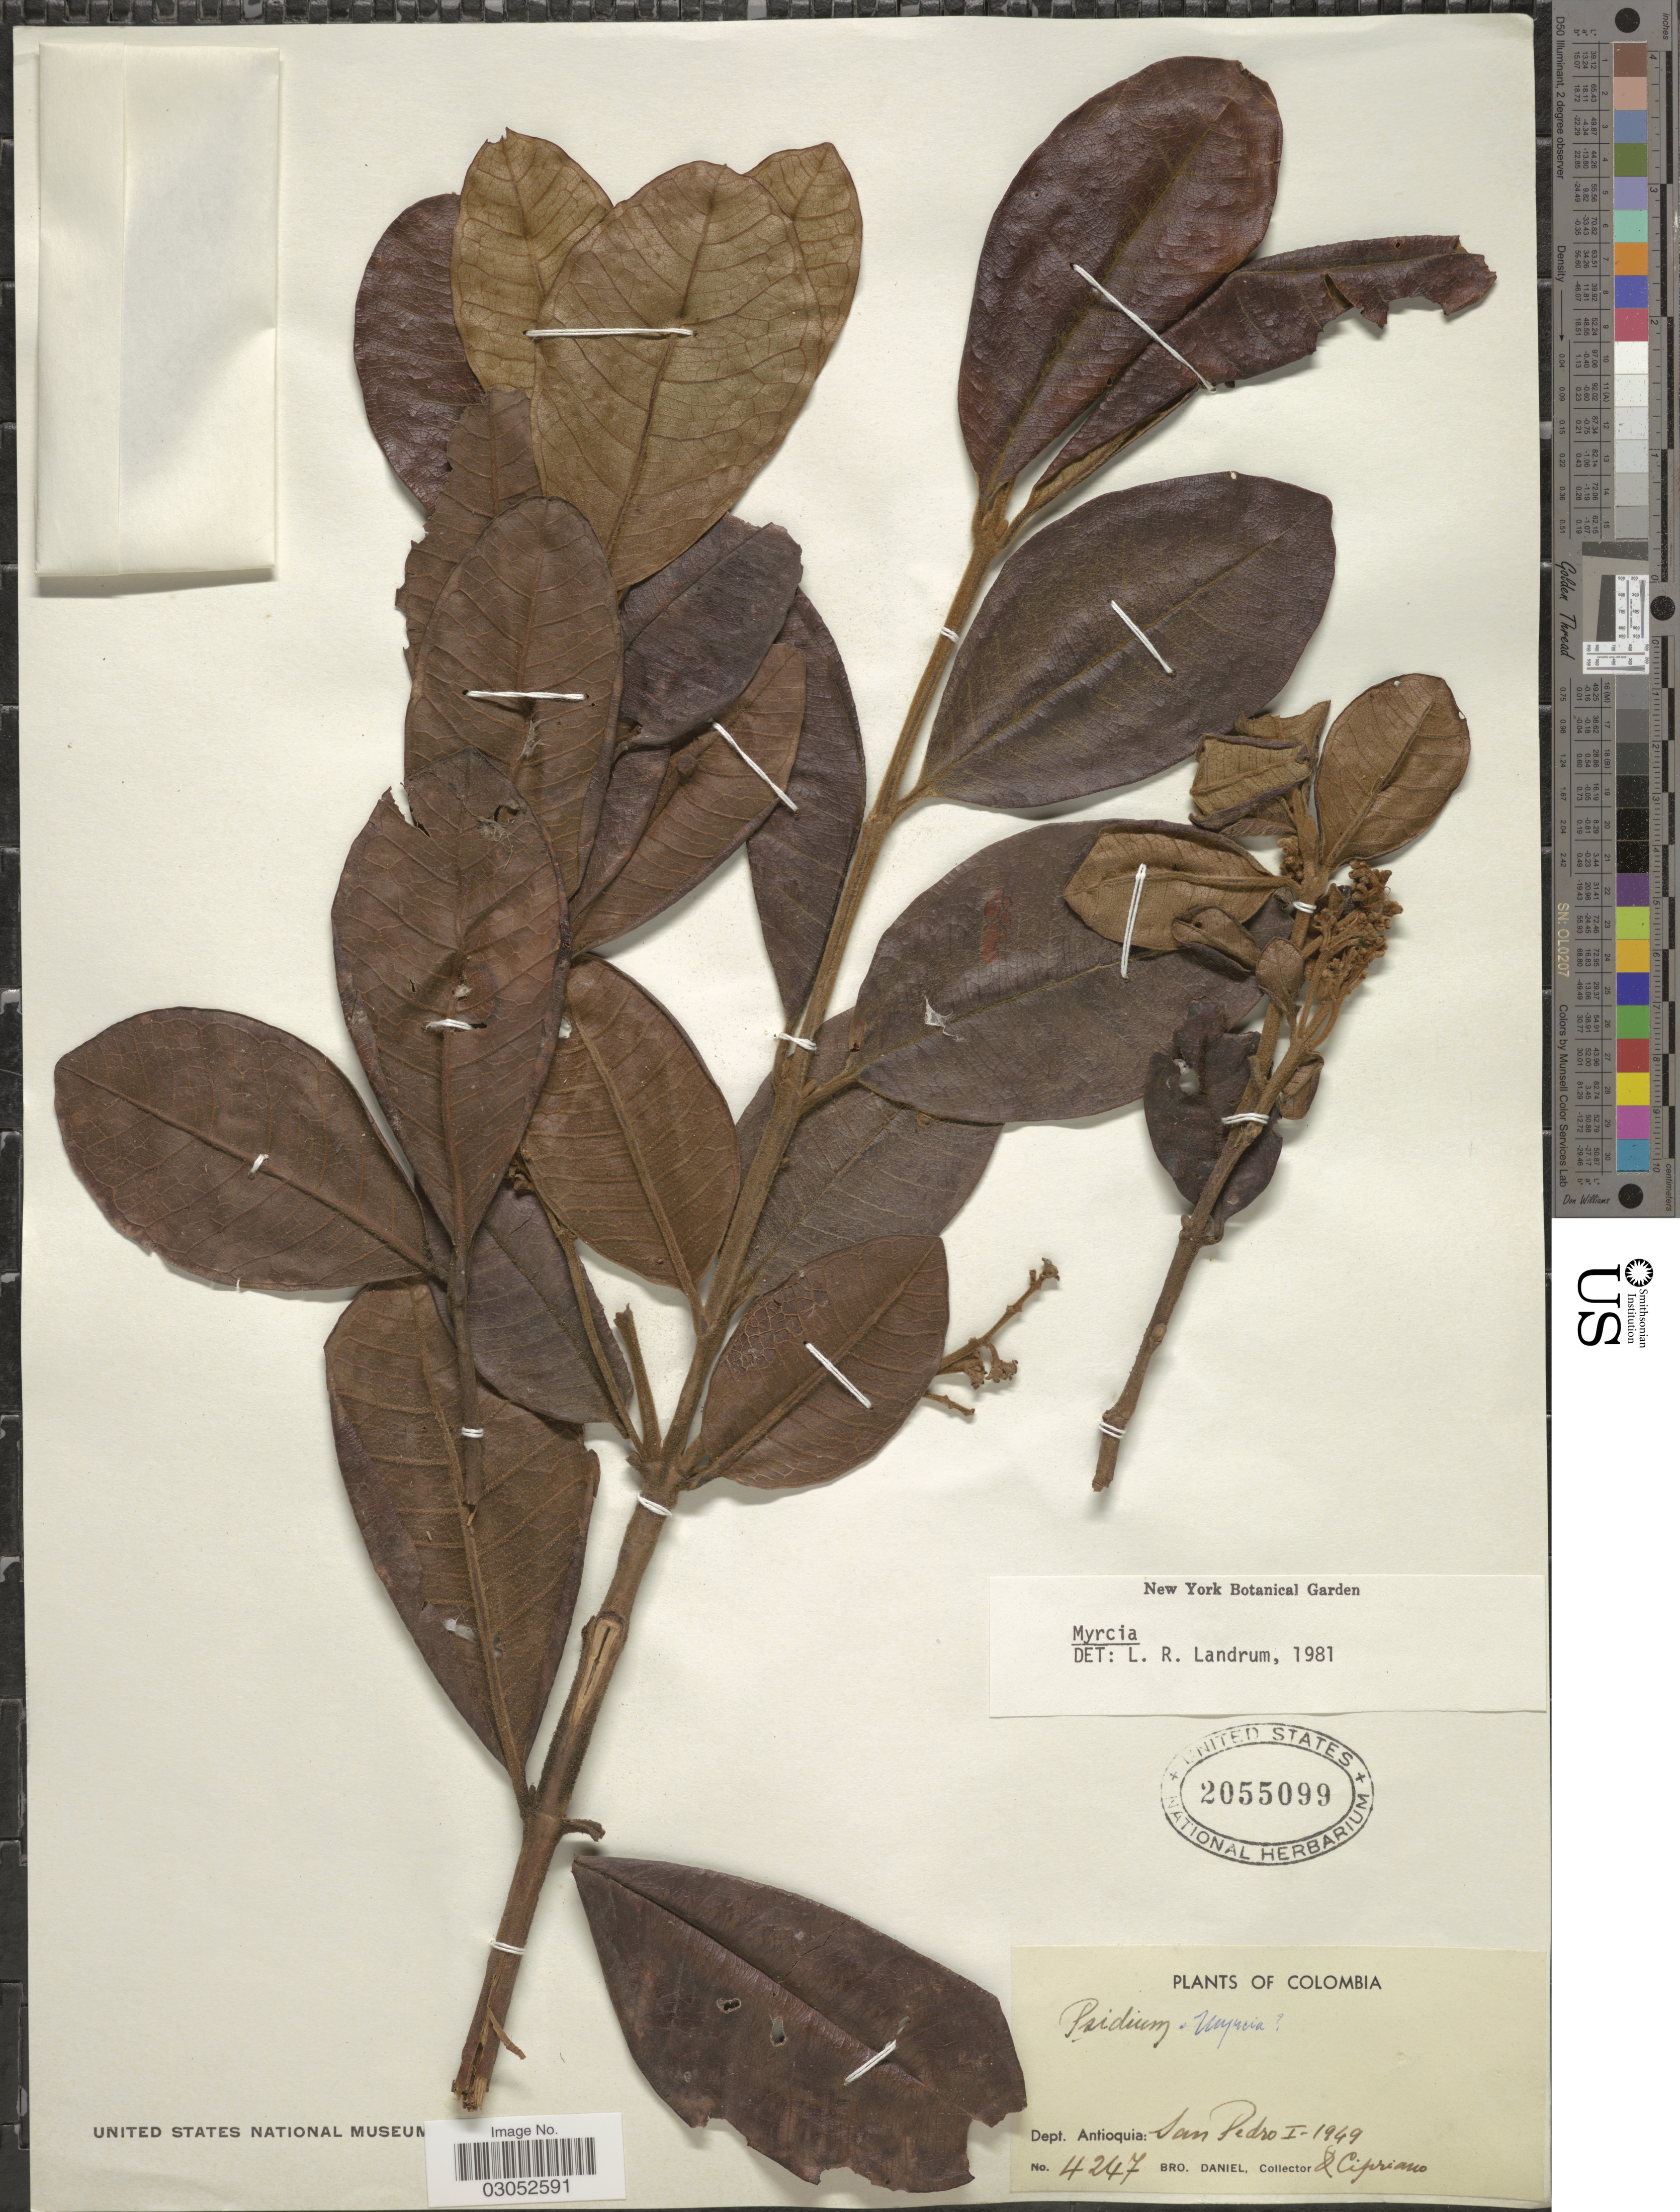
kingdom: Plantae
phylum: Tracheophyta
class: Magnoliopsida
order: Myrtales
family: Myrtaceae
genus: Myrcia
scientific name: Myrcia sp.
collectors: Bro. Daniel & H. Cipriano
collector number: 4247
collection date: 1949-01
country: Colombia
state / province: Antioquia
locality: Dept. Antioquia: San Pedro.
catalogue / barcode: US 2055099